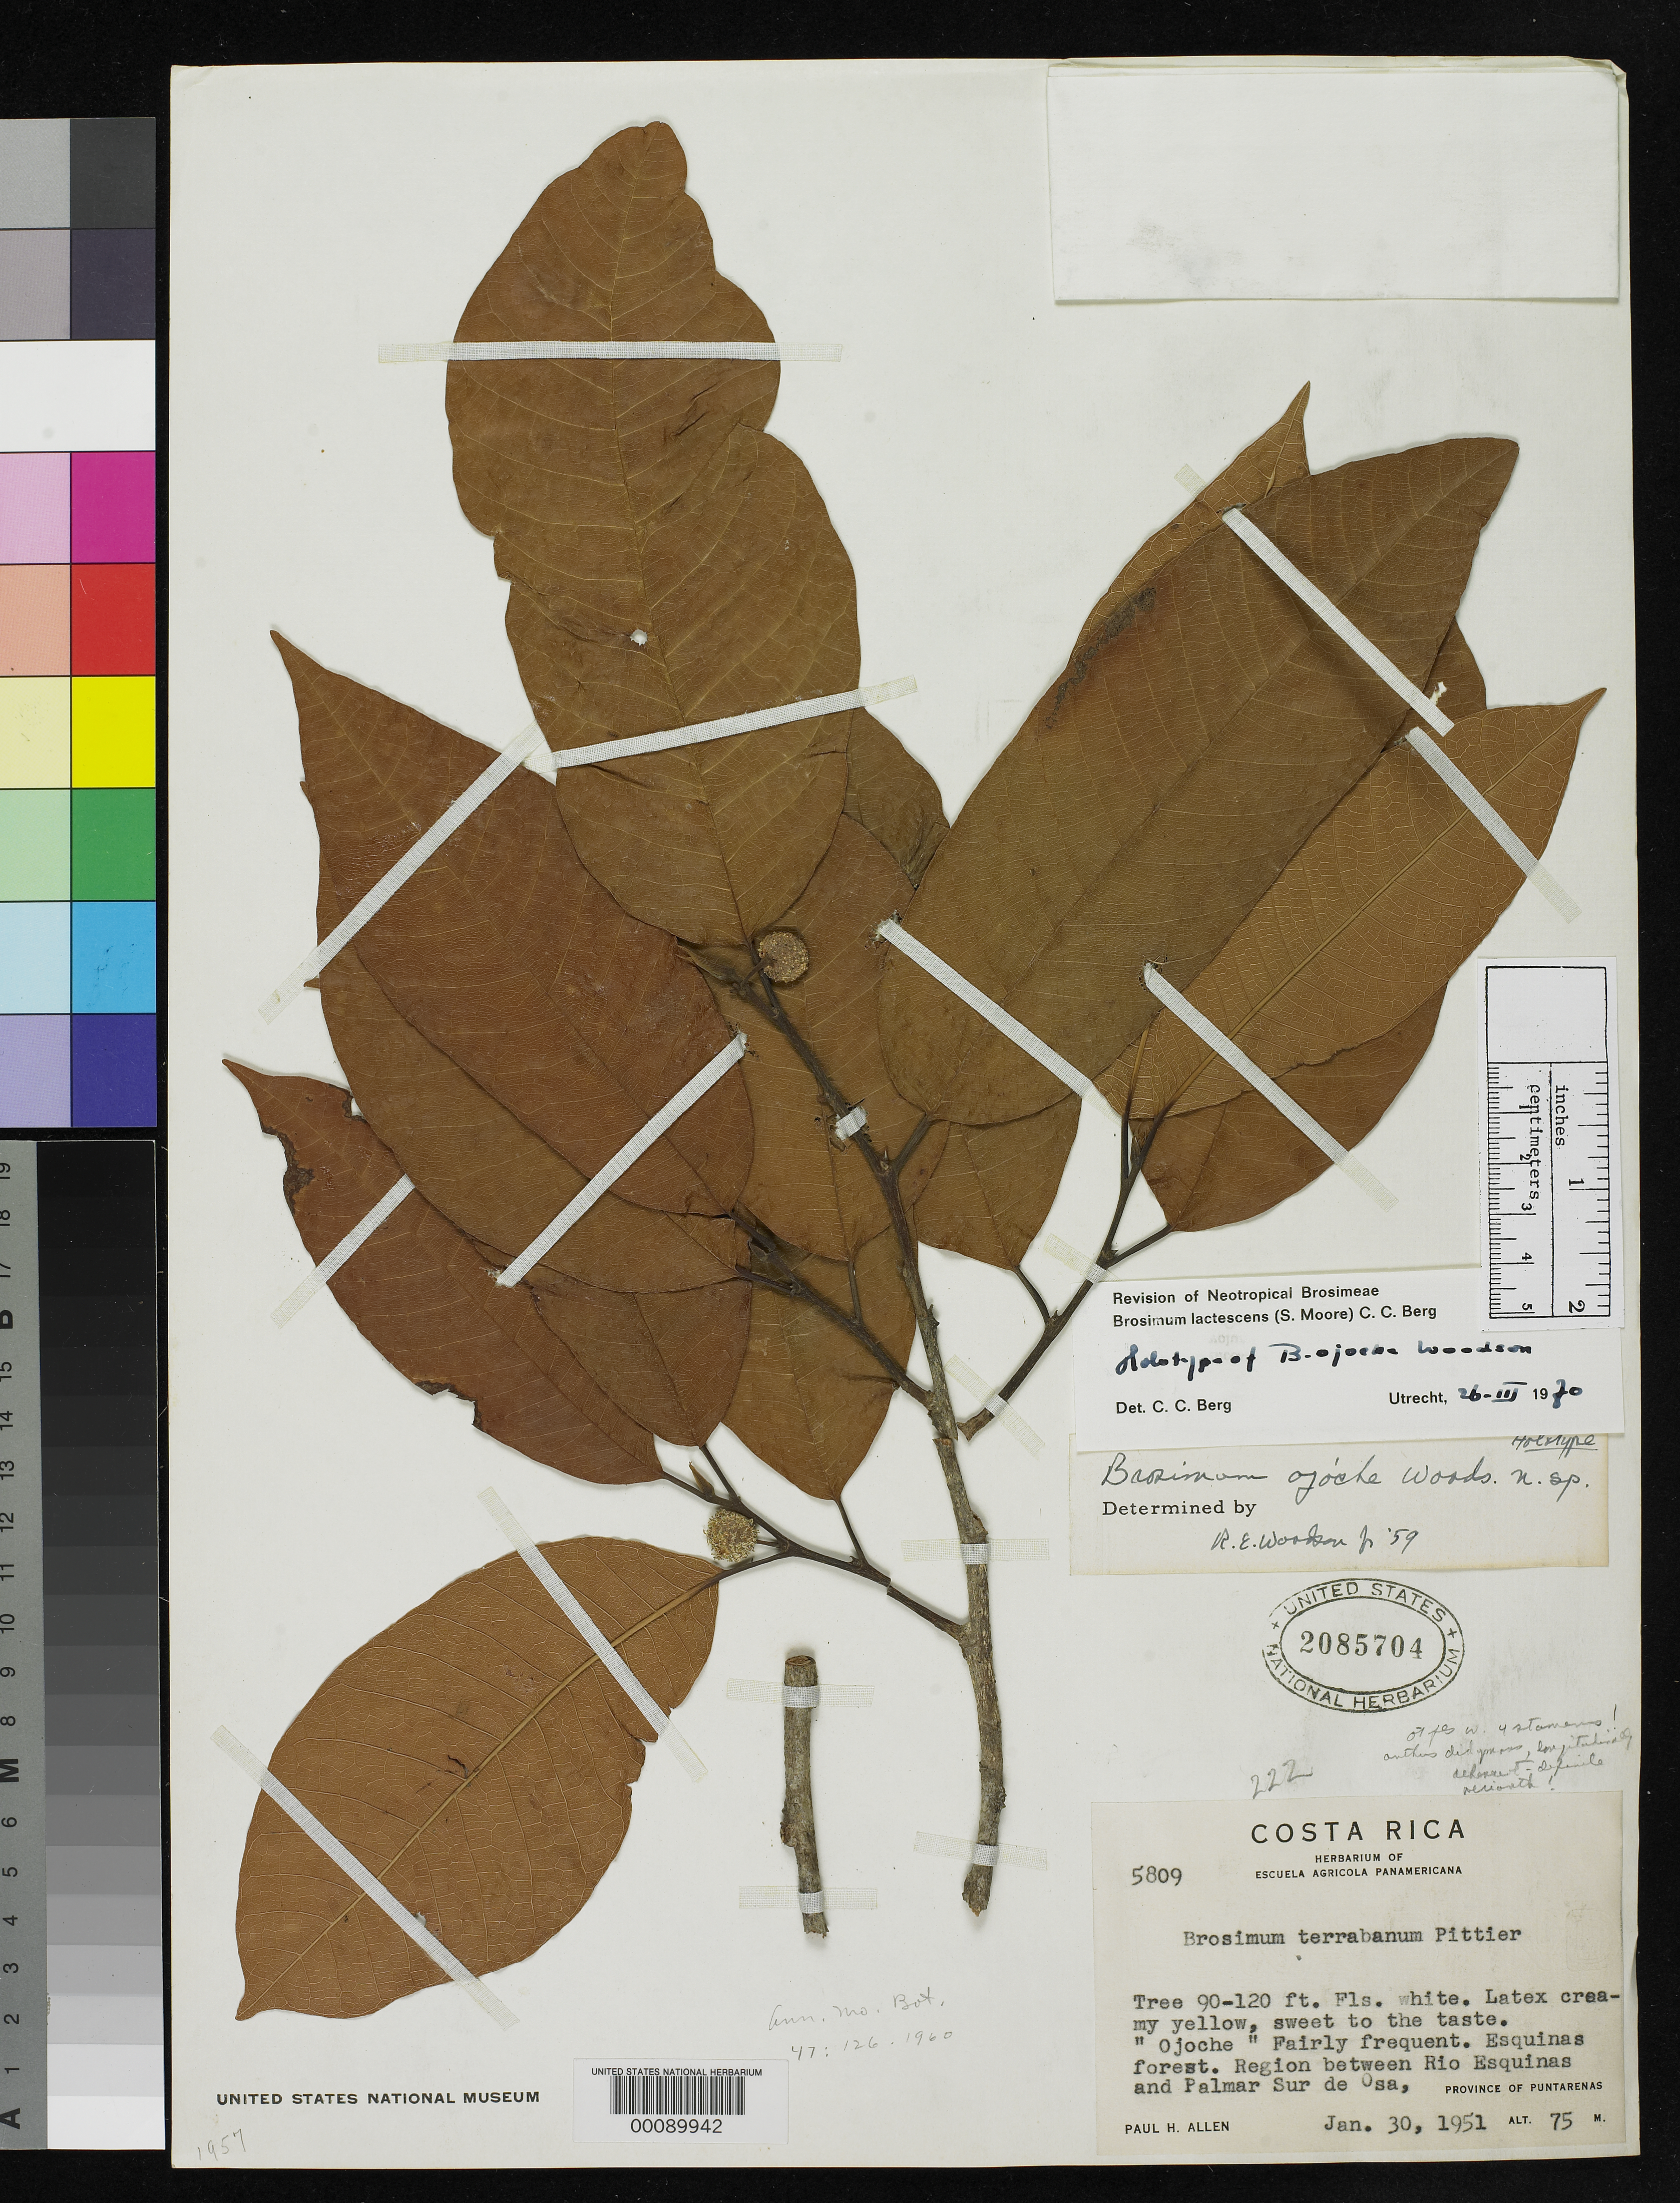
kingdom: Plantae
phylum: Tracheophyta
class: Magnoliopsida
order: Rosales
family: Moraceae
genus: Brosimum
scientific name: Brosimum ojoche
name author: Woodson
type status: Holotype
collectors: P. H. Allen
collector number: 5809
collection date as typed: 30 Jan 1951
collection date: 1951-01-30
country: Costa Rica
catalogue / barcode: US 2085704